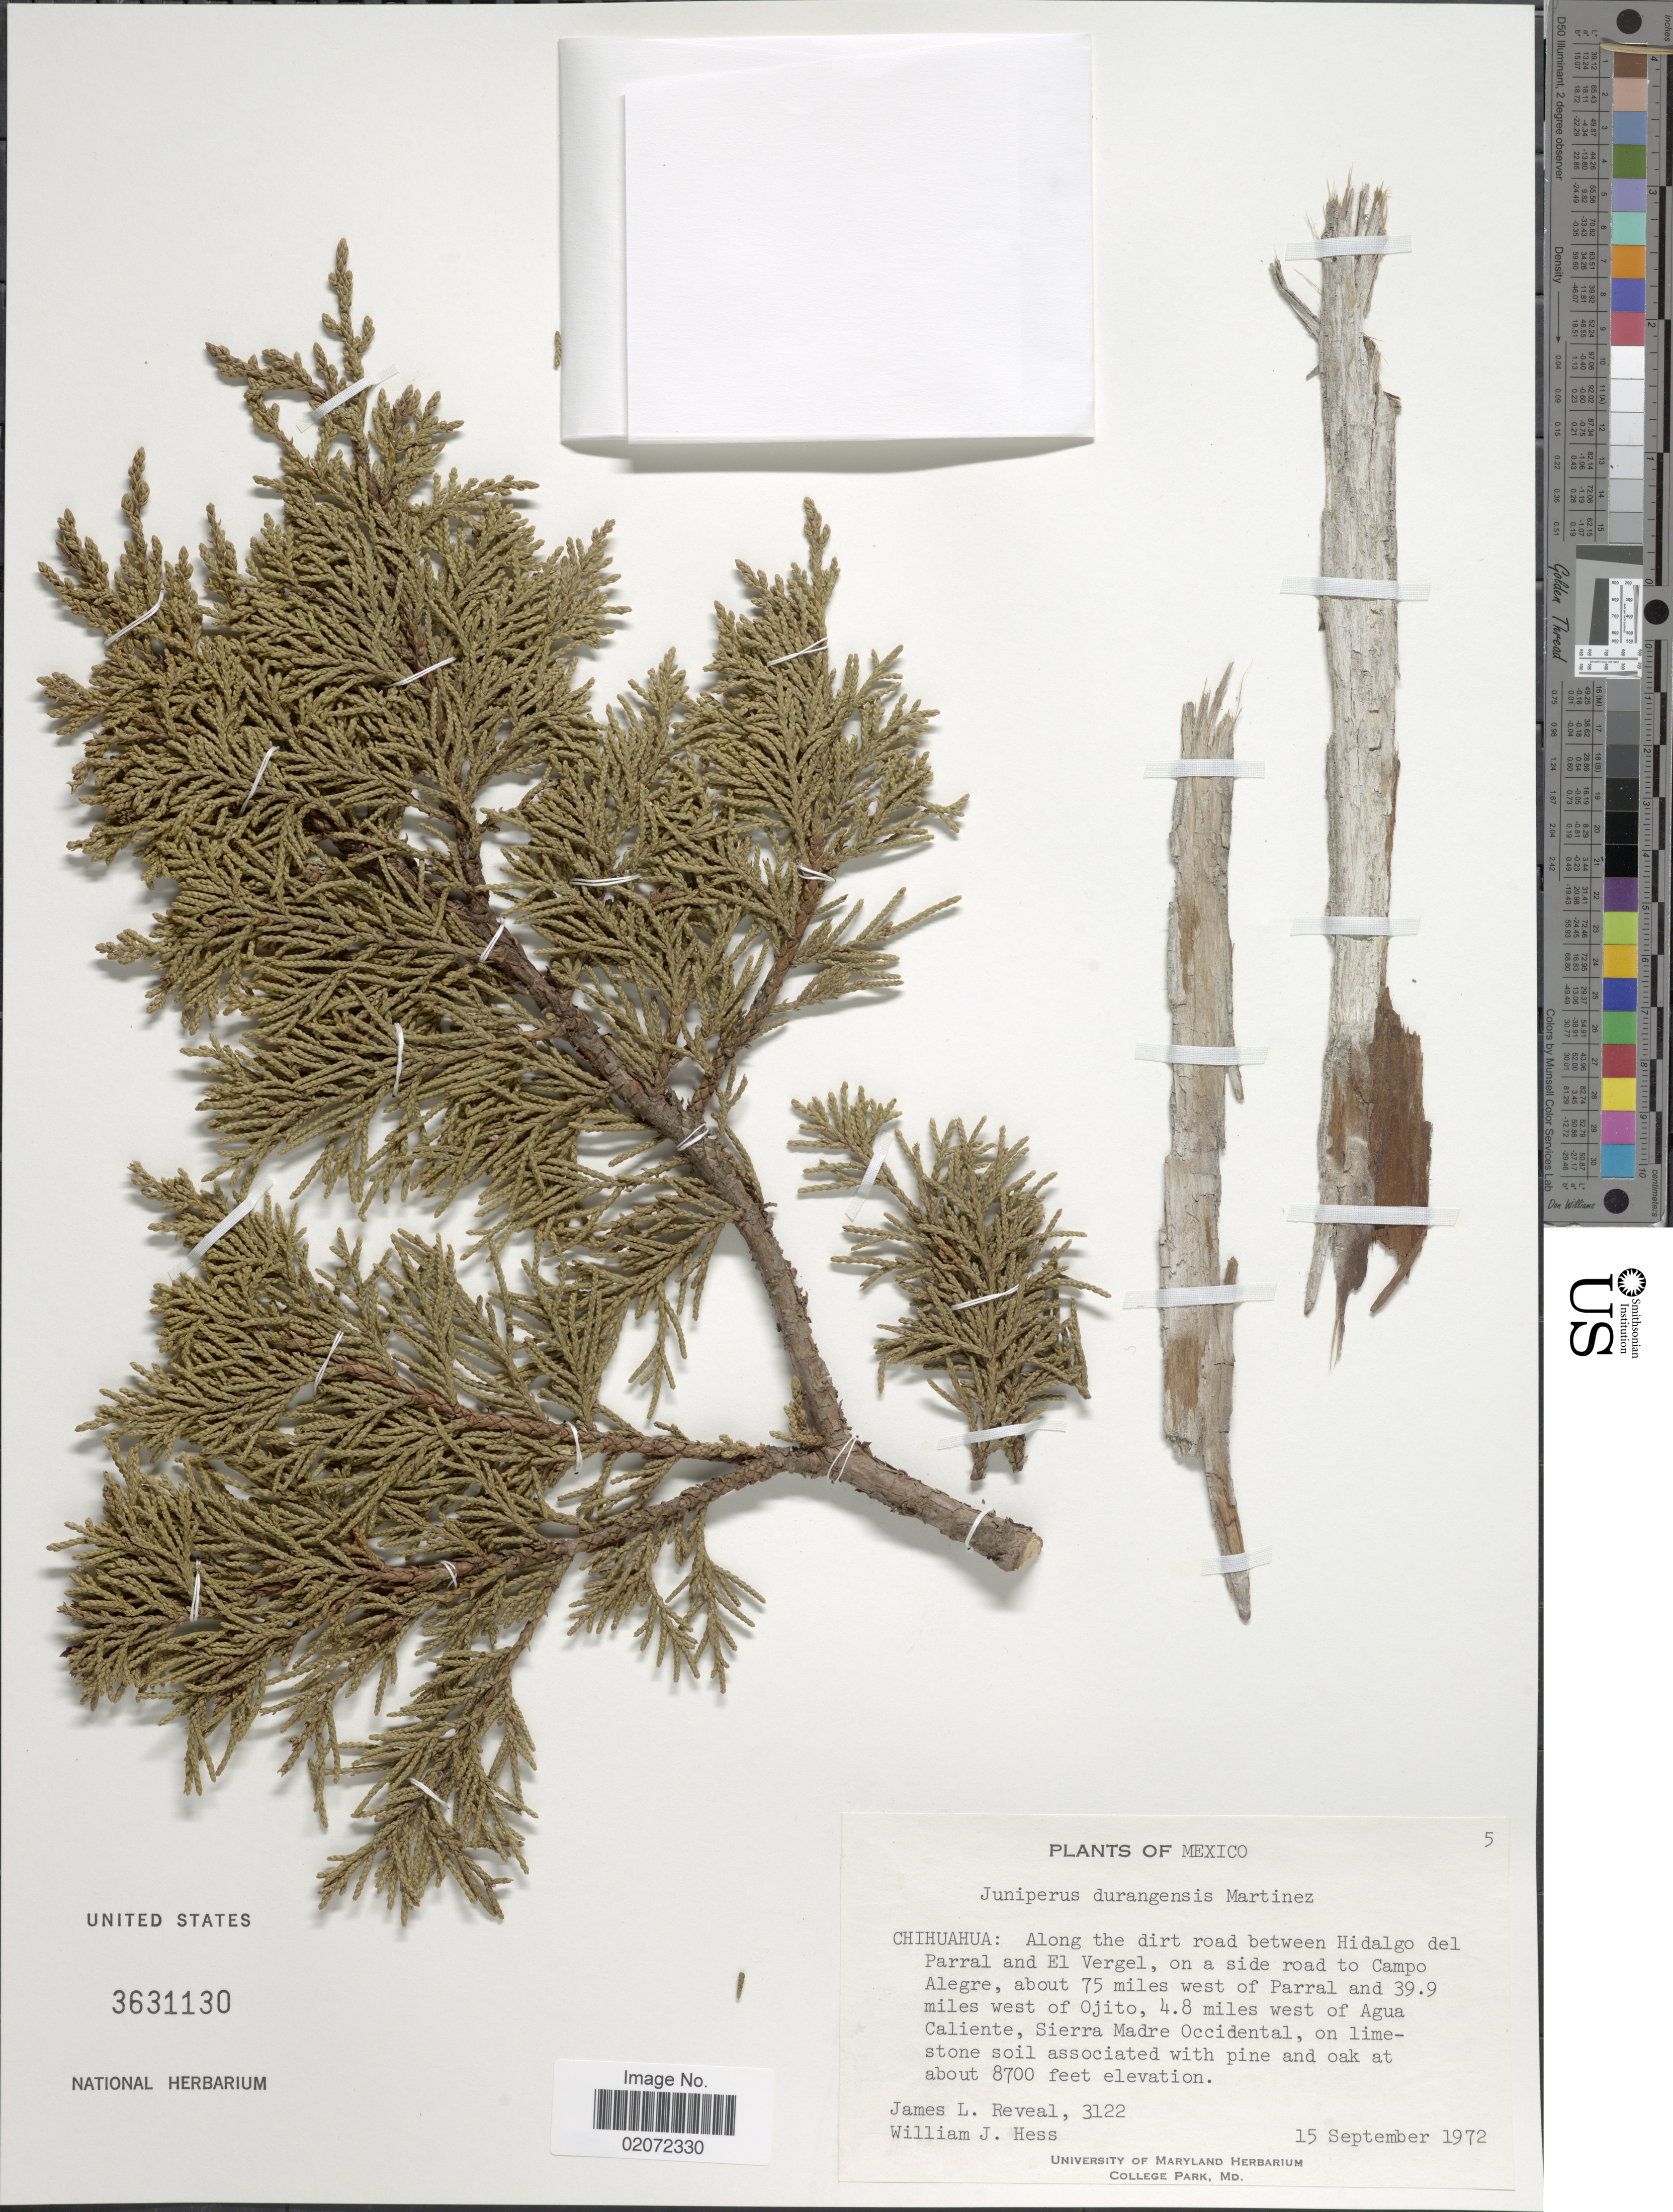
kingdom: Plantae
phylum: Tracheophyta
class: Pinopsida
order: Pinales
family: Cupressaceae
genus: Juniperus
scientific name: Juniperus durangensis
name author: Martínez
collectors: J. L. Reveal & W. Hess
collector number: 3122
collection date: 1972-09-15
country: Mexico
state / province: Durango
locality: Along the dirt road between Hidalgo del Parral and El Vergel, about 75 miles west of Parral and 39.9 miles west of Ojito, 4.8 miles west of Agua Caliente, Sierra Madre Occidental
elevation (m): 2652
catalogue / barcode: US 3631130